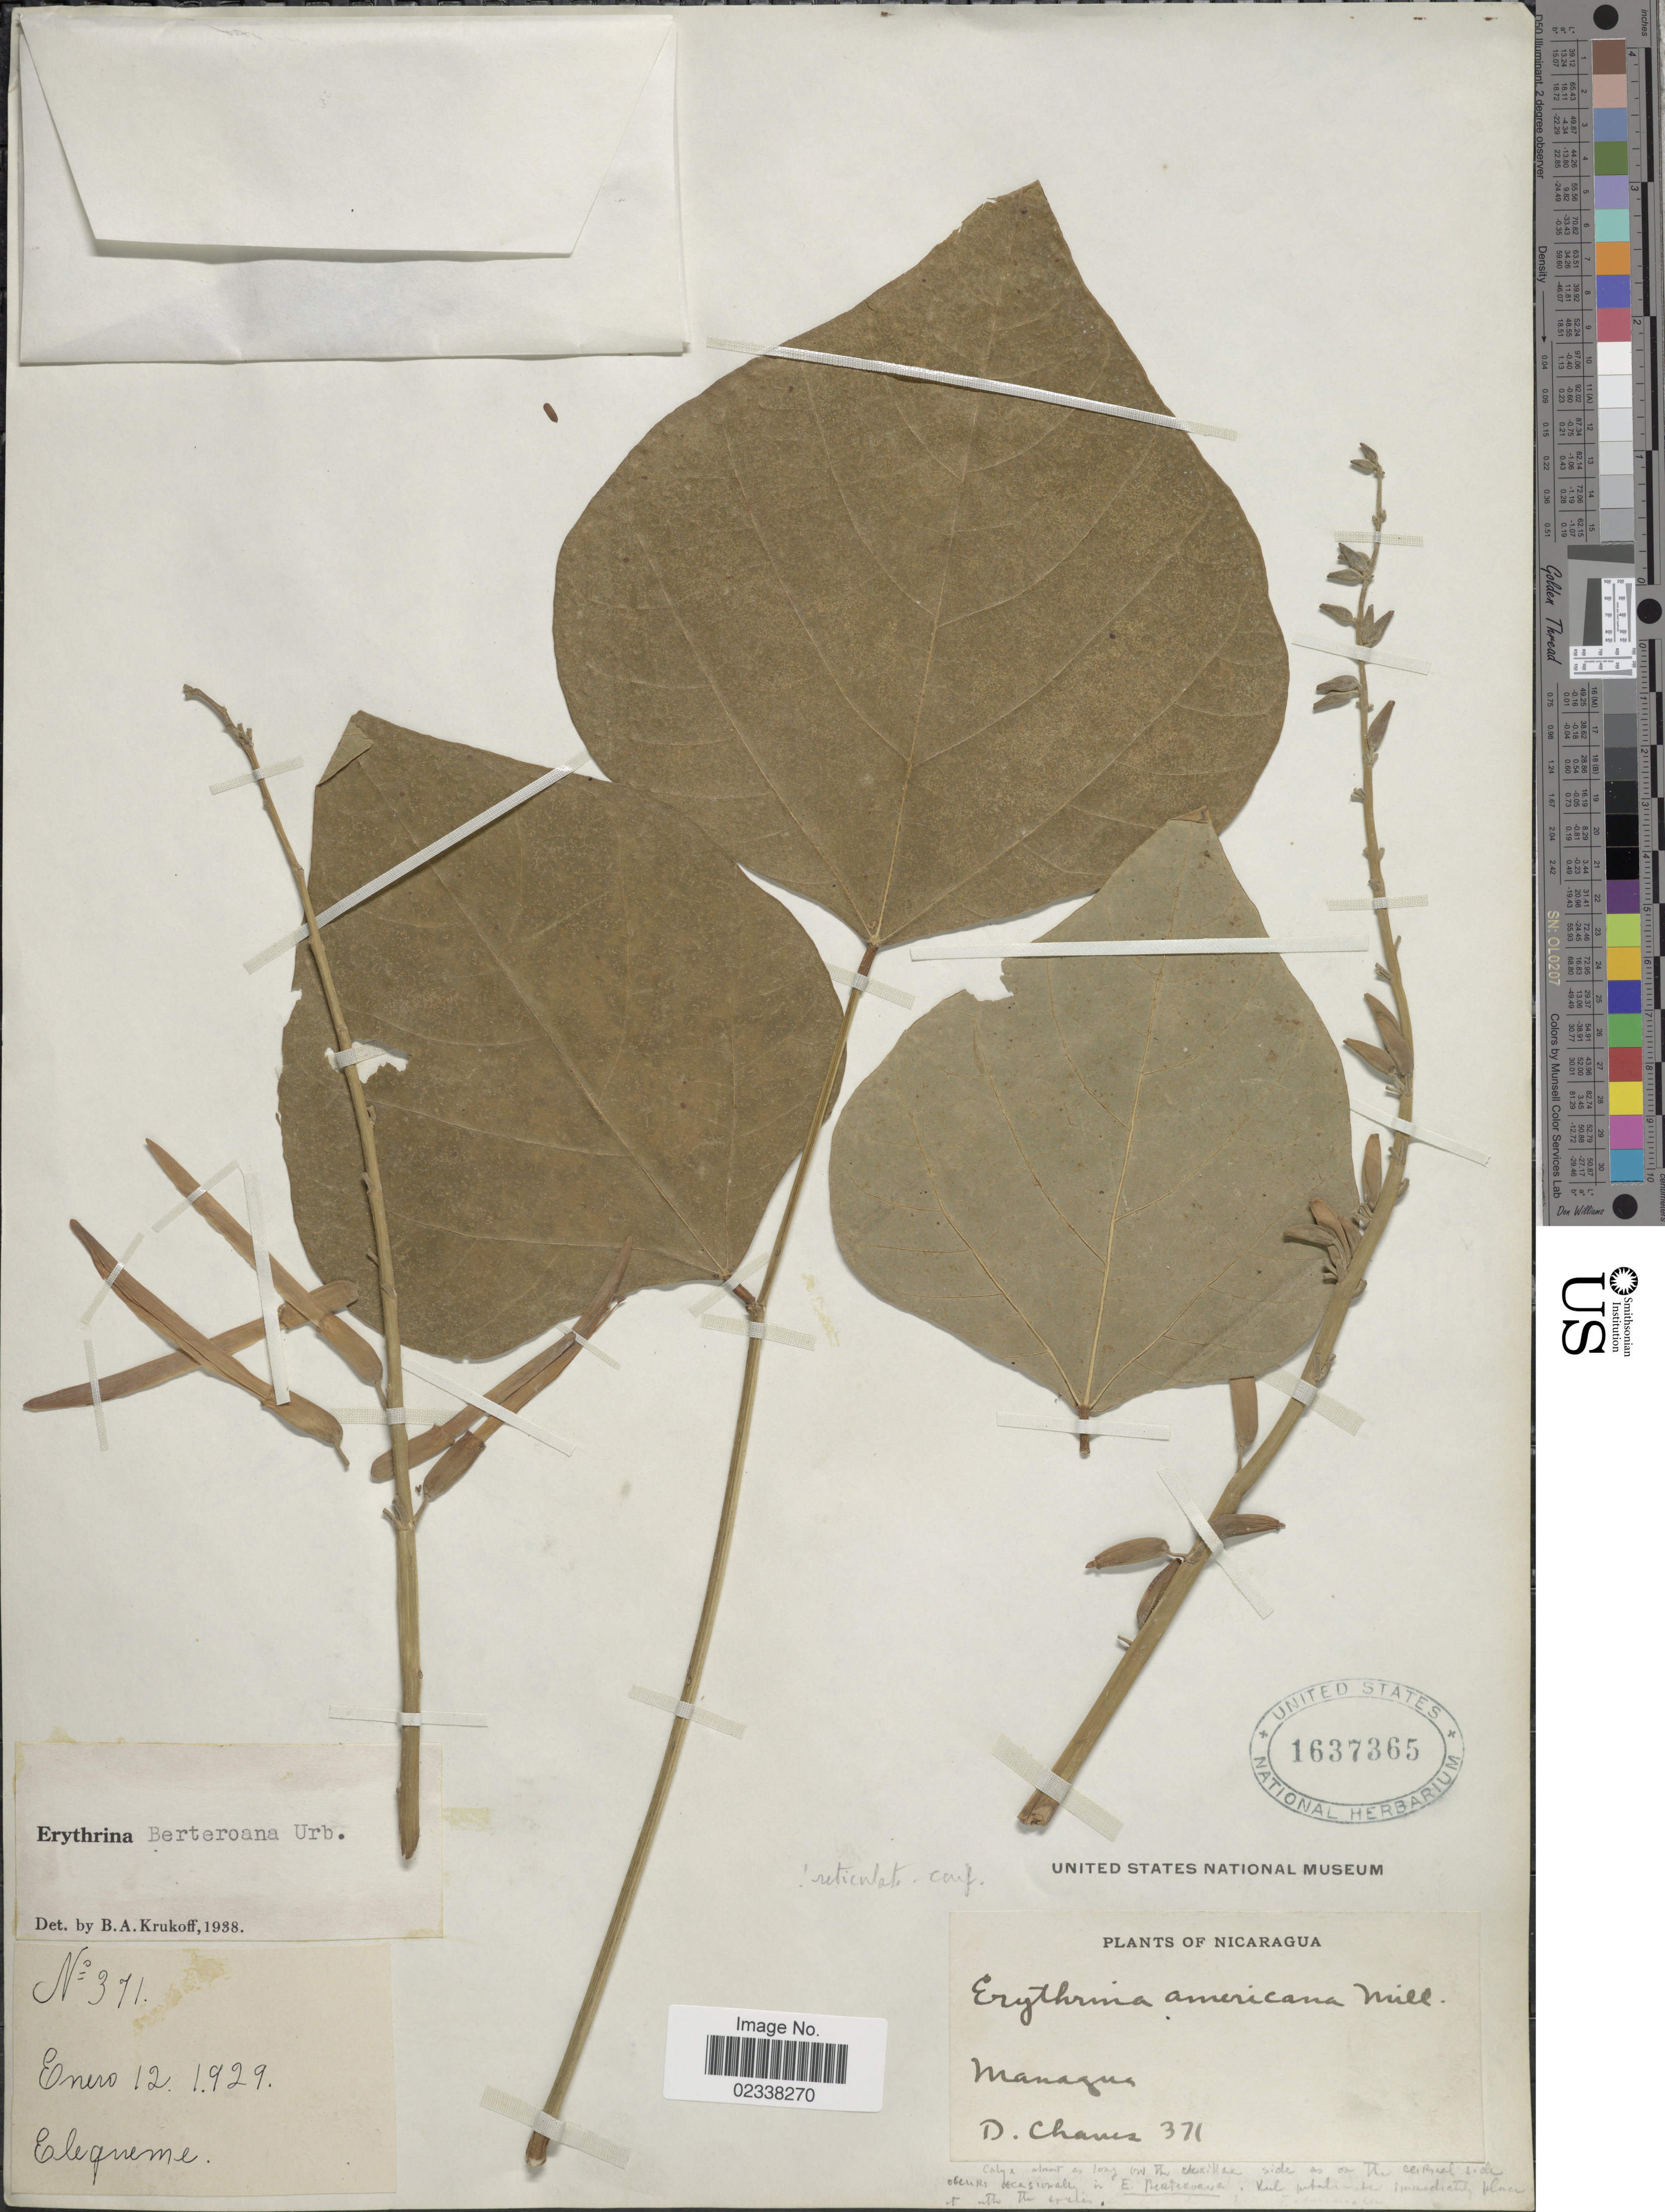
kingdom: Plantae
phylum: Tracheophyta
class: Magnoliopsida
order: Fabales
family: Fabaceae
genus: Erythrina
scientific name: Erythrina berteroana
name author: Urb.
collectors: D. Chaves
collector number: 371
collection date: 1929-01-12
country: Nicaragua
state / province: Managua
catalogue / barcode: US 1637365